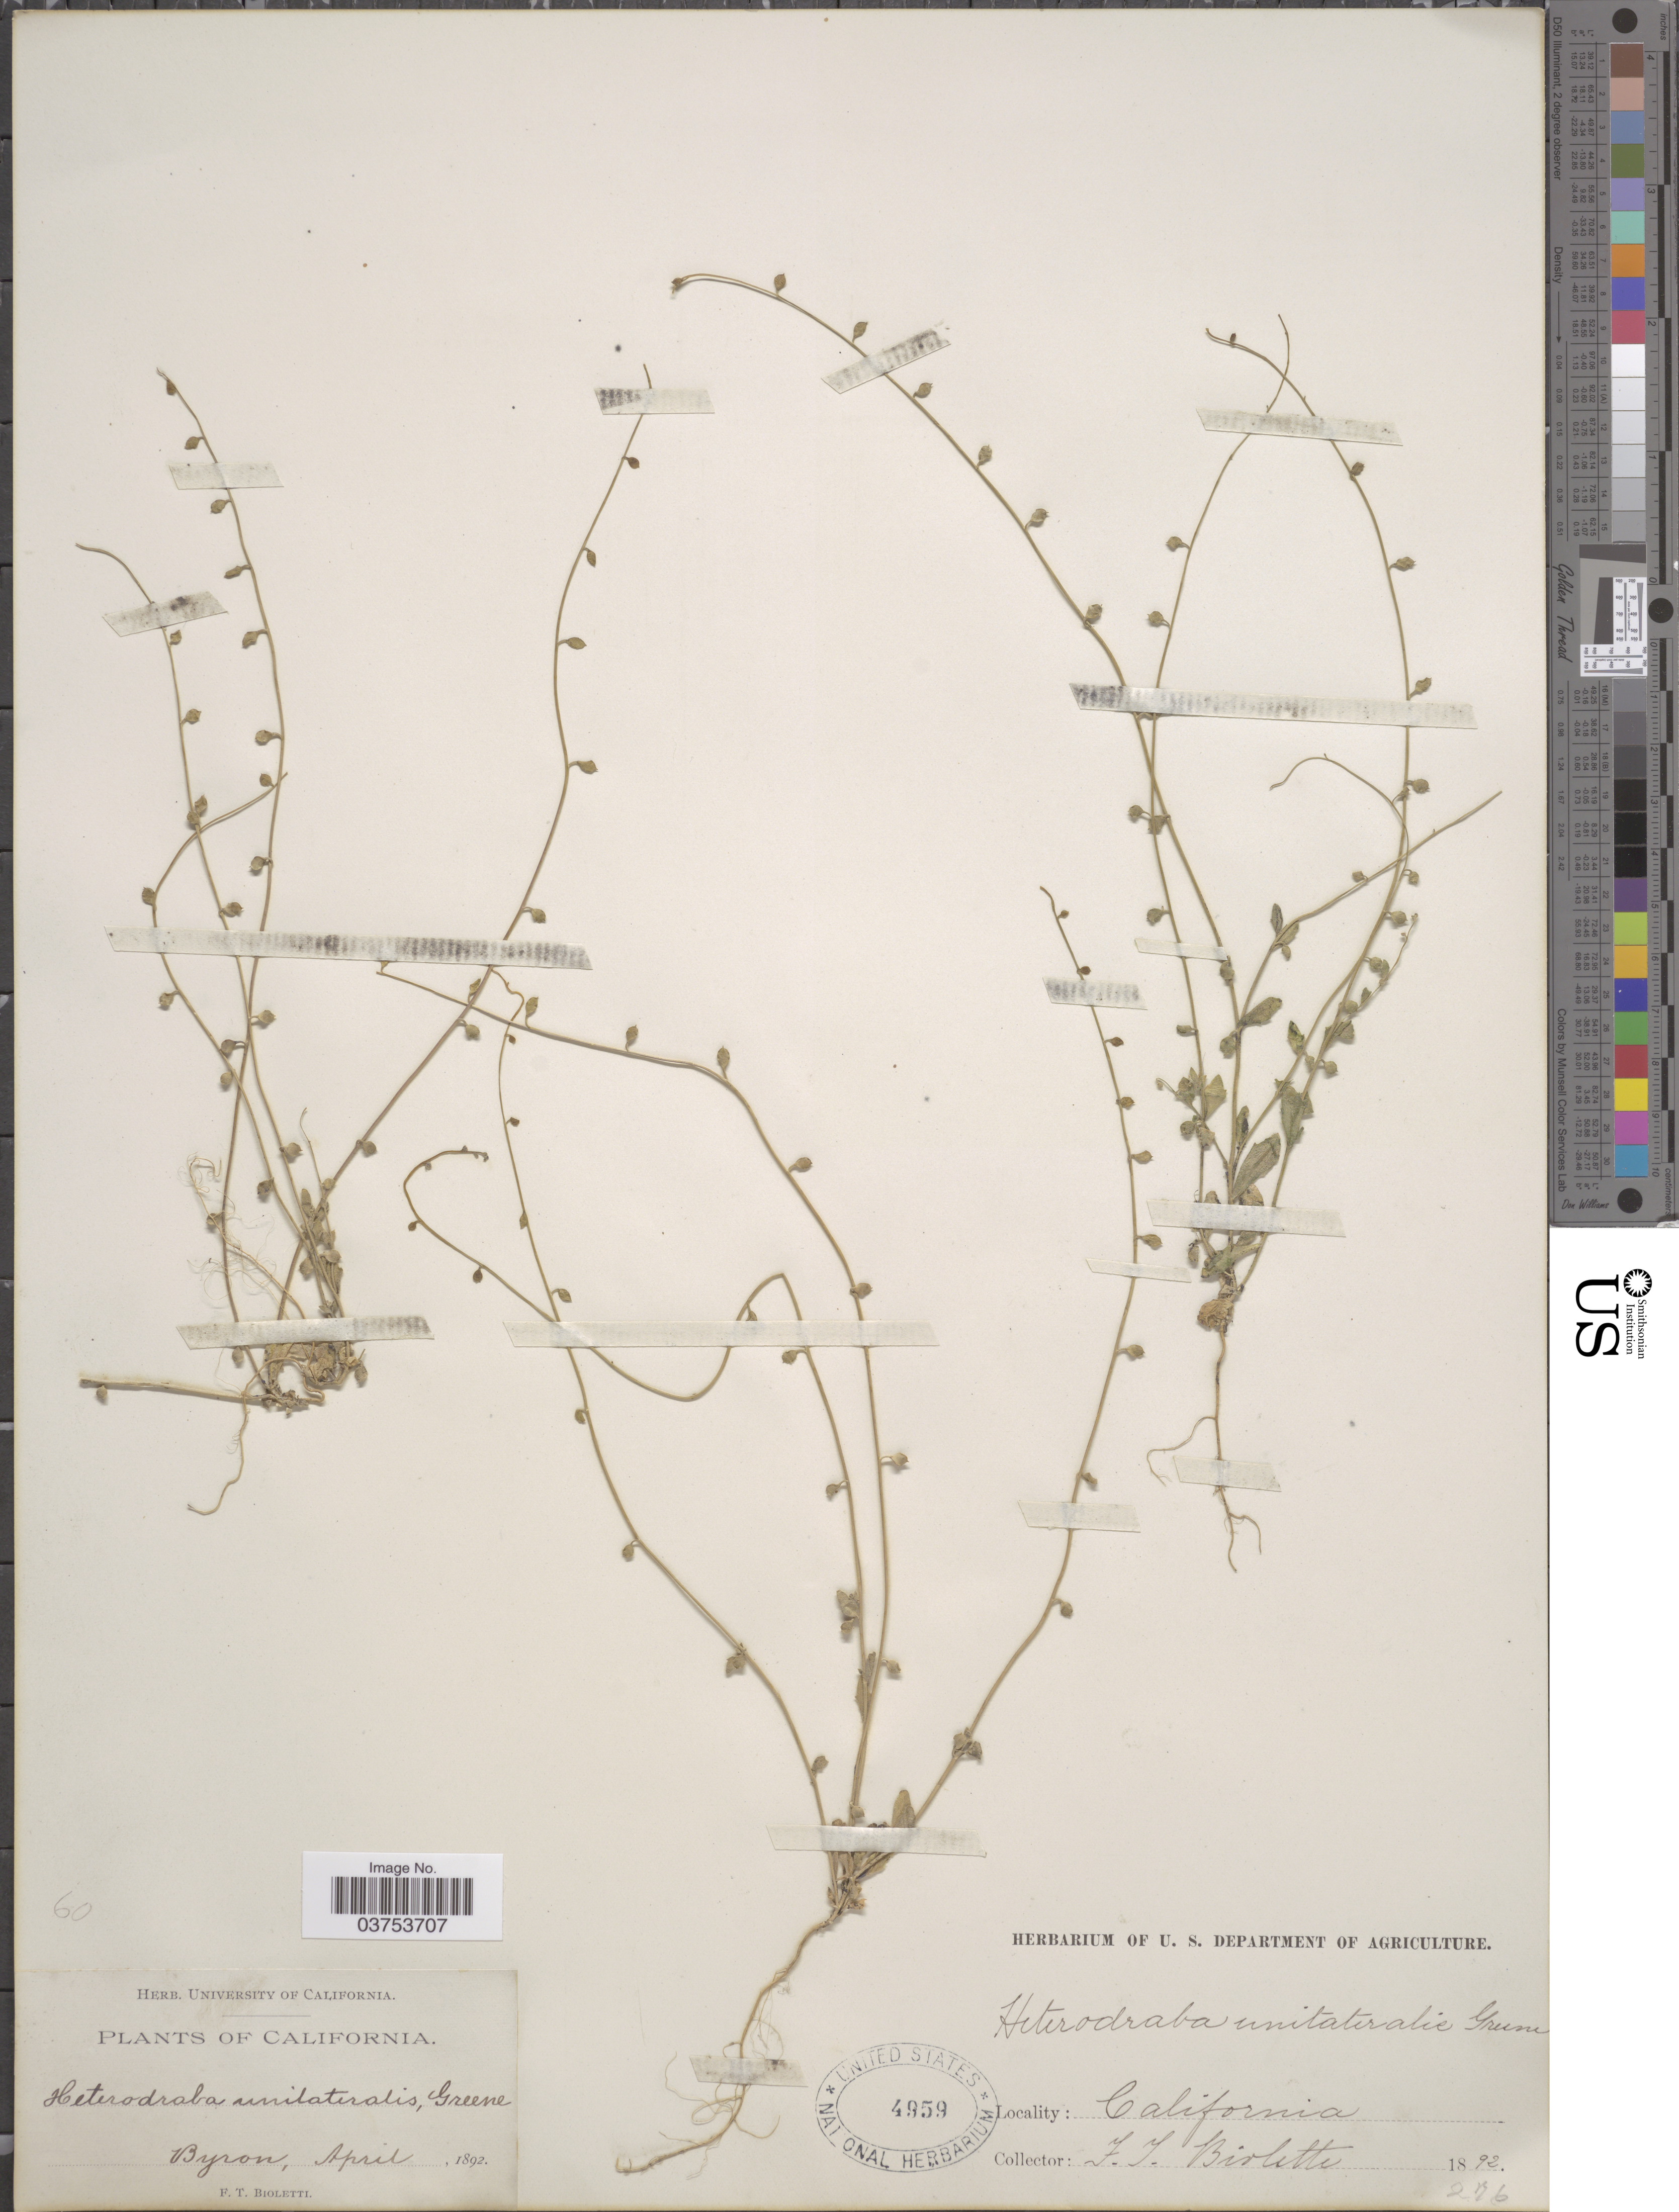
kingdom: Plantae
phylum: Tracheophyta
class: Magnoliopsida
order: Brassicales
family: Brassicaceae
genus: Heterodraba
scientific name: Heterodraba unilateralis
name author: (M.E. Jones) Greene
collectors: F. T. Bioletti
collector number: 276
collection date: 1892-04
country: United States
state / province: California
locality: Byron.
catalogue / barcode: US 4959